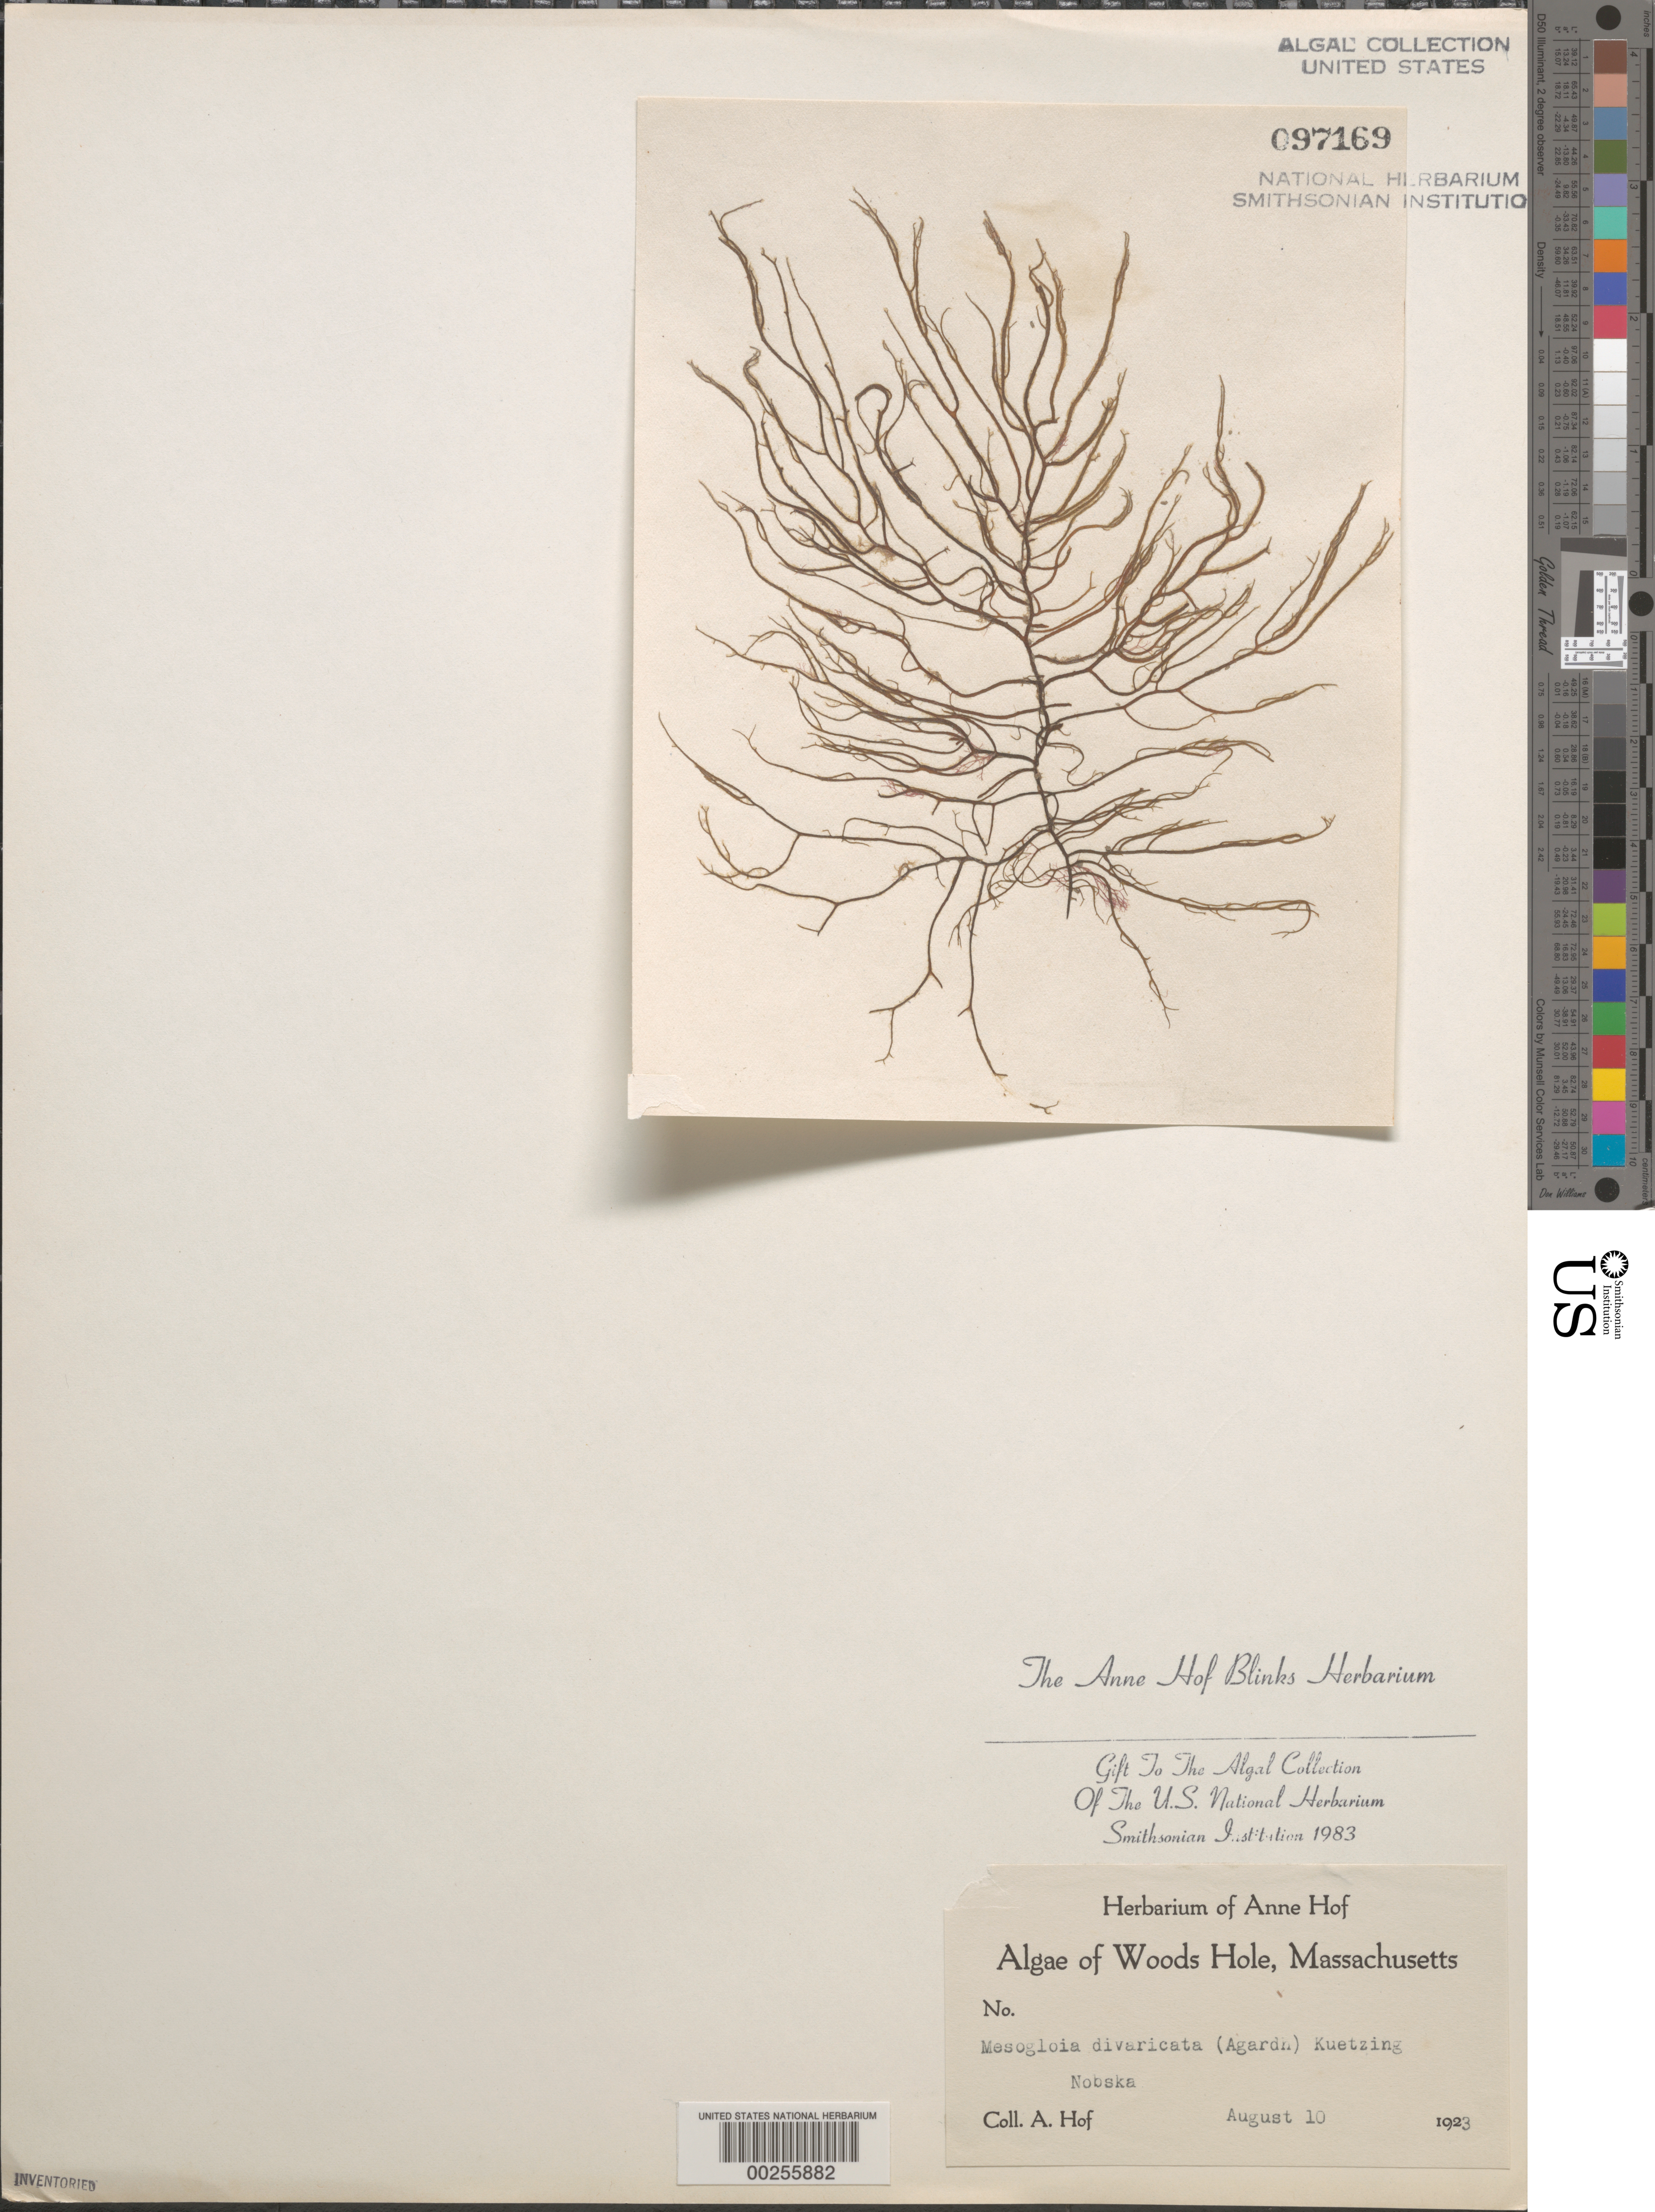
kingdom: Plantae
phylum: Rhodophyta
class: Florideophyceae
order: Nemaliales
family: Liagoraceae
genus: Helminthora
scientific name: Helminthora divaricata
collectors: A. Blinks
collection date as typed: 10 Aug 1923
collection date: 1923-08-10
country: United States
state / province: Massachusetts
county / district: Barnstable County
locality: Nobska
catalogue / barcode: US 97169